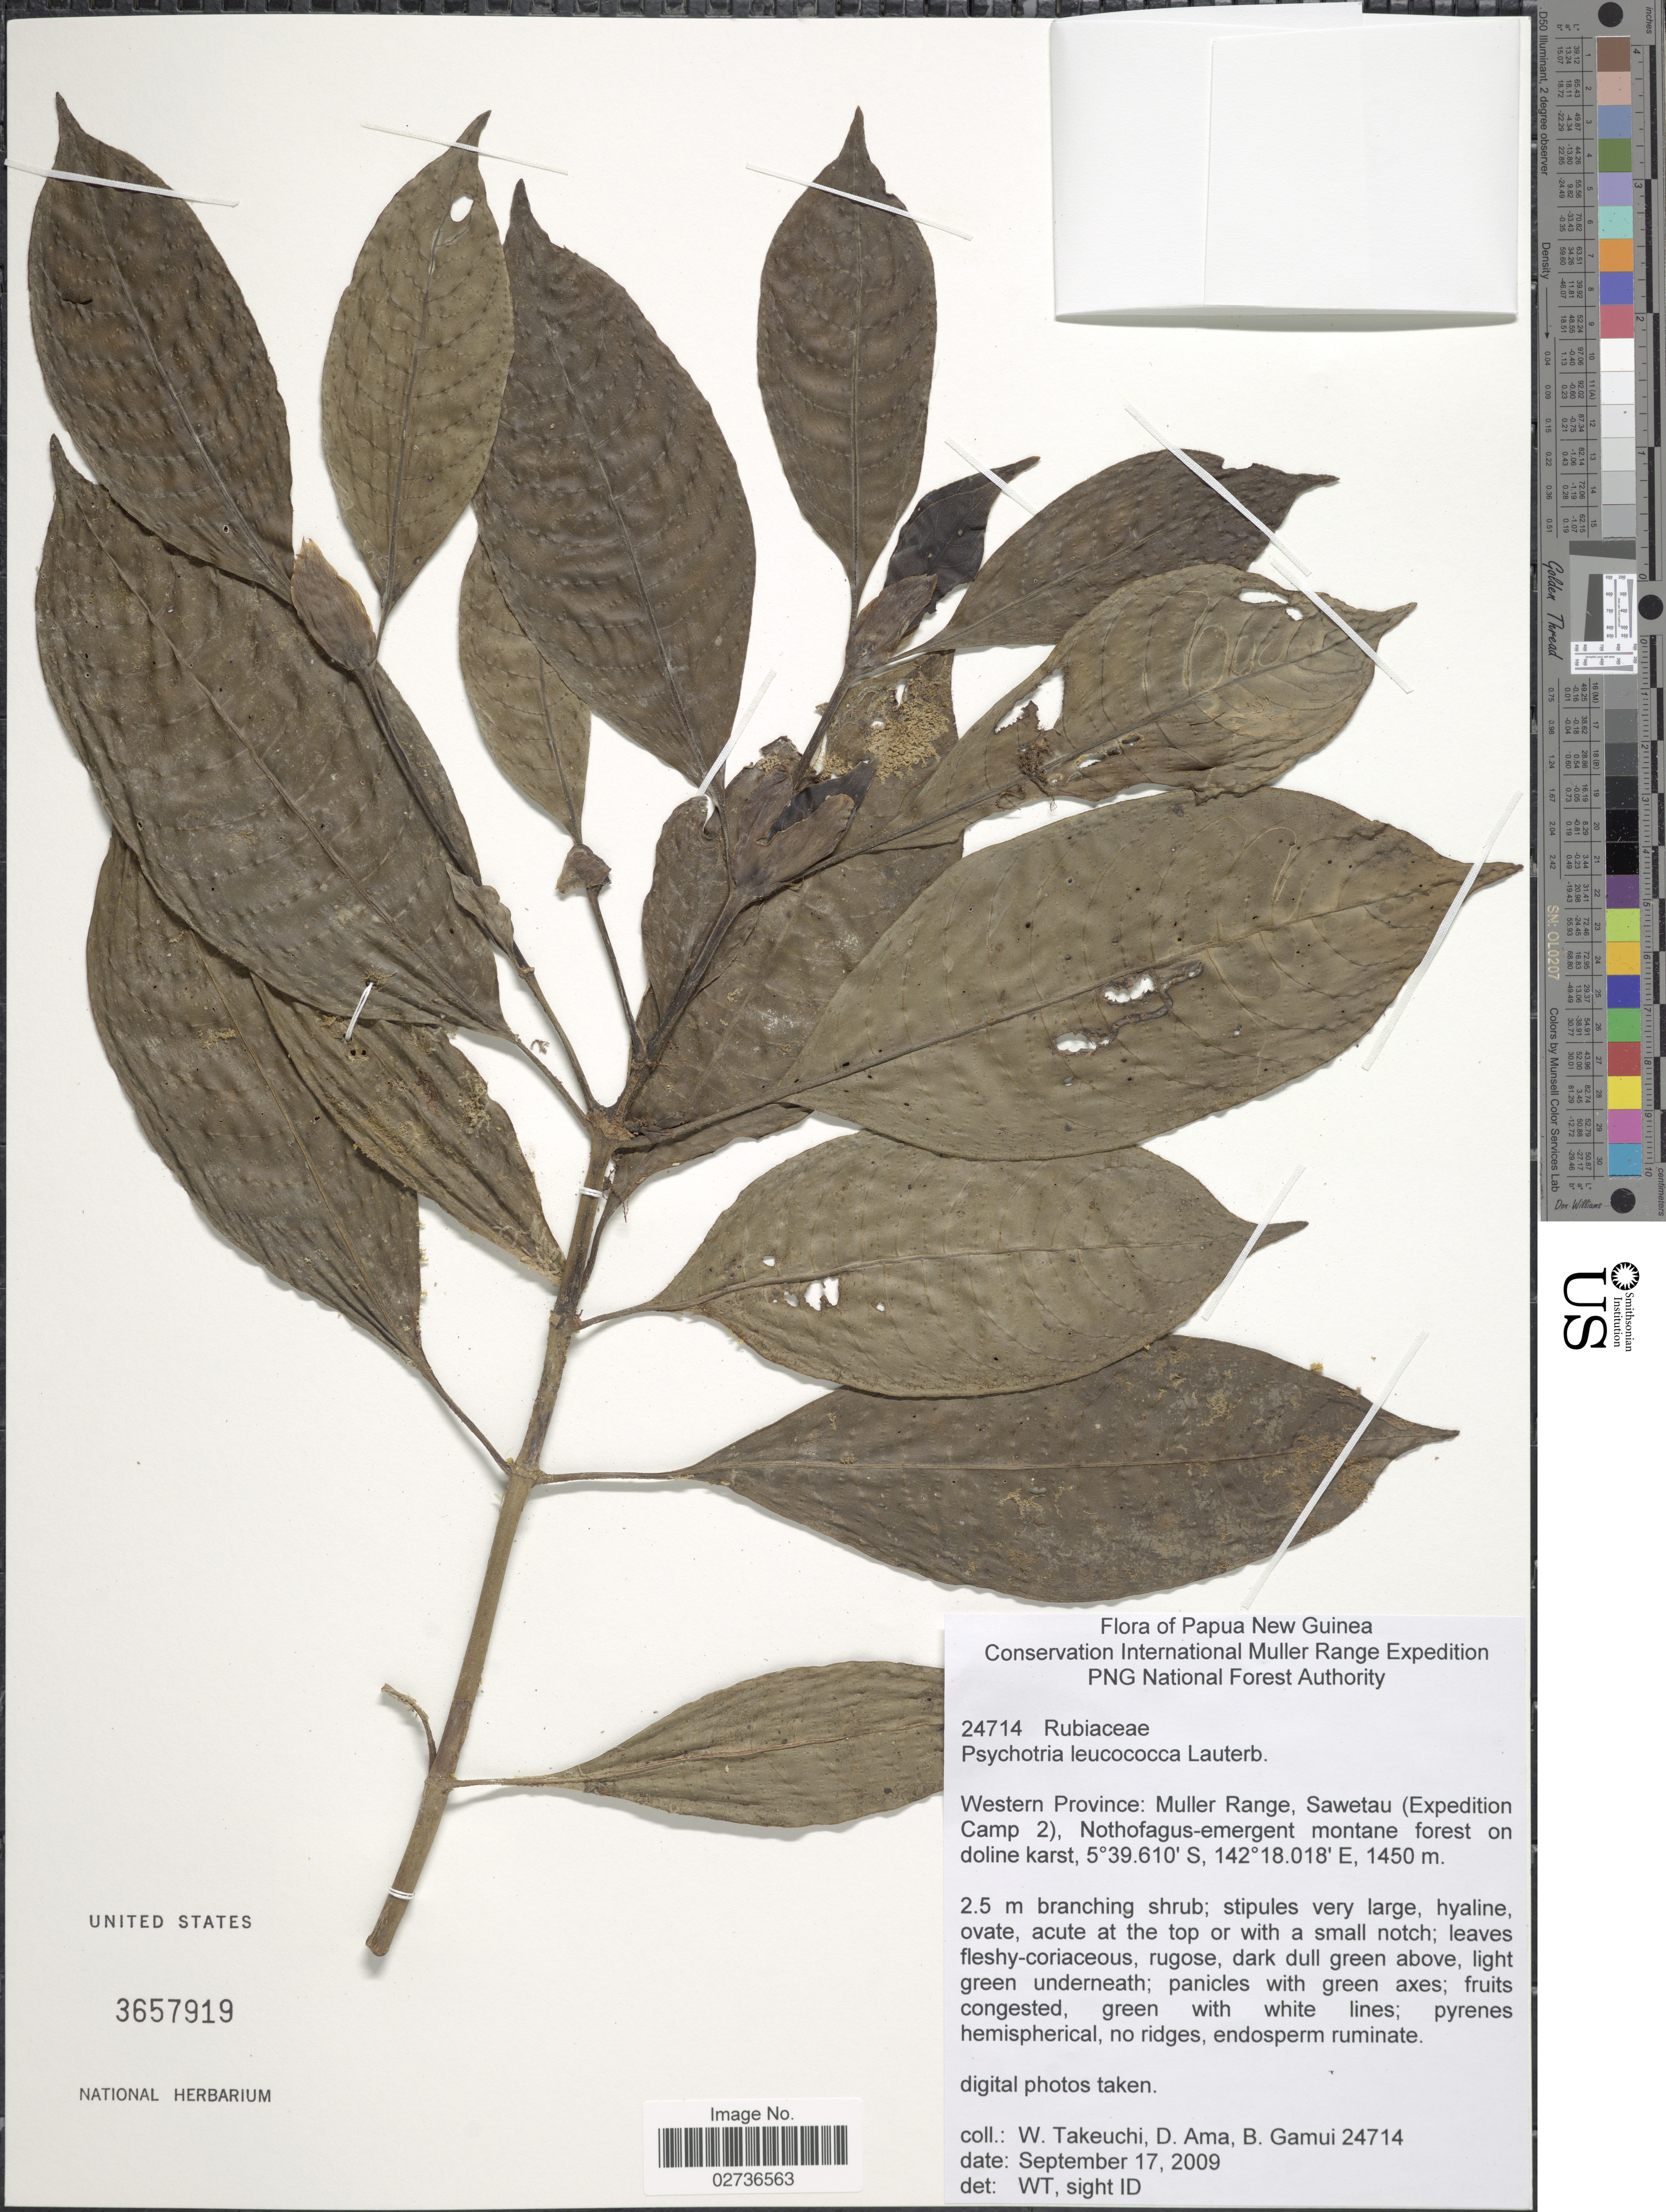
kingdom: Plantae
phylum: Tracheophyta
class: Magnoliopsida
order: Gentianales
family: Rubiaceae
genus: Psychotria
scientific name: Psychotria leucococca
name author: K. Schum. & Lauterb.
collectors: W. Takeuchi, D. Ama & B. Gamui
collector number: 24714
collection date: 2009-09-17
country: Papua New Guinea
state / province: Manus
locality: Western Province: Muller Range, Sawetau (Expedition Camp 2)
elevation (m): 1450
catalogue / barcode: US 3657919